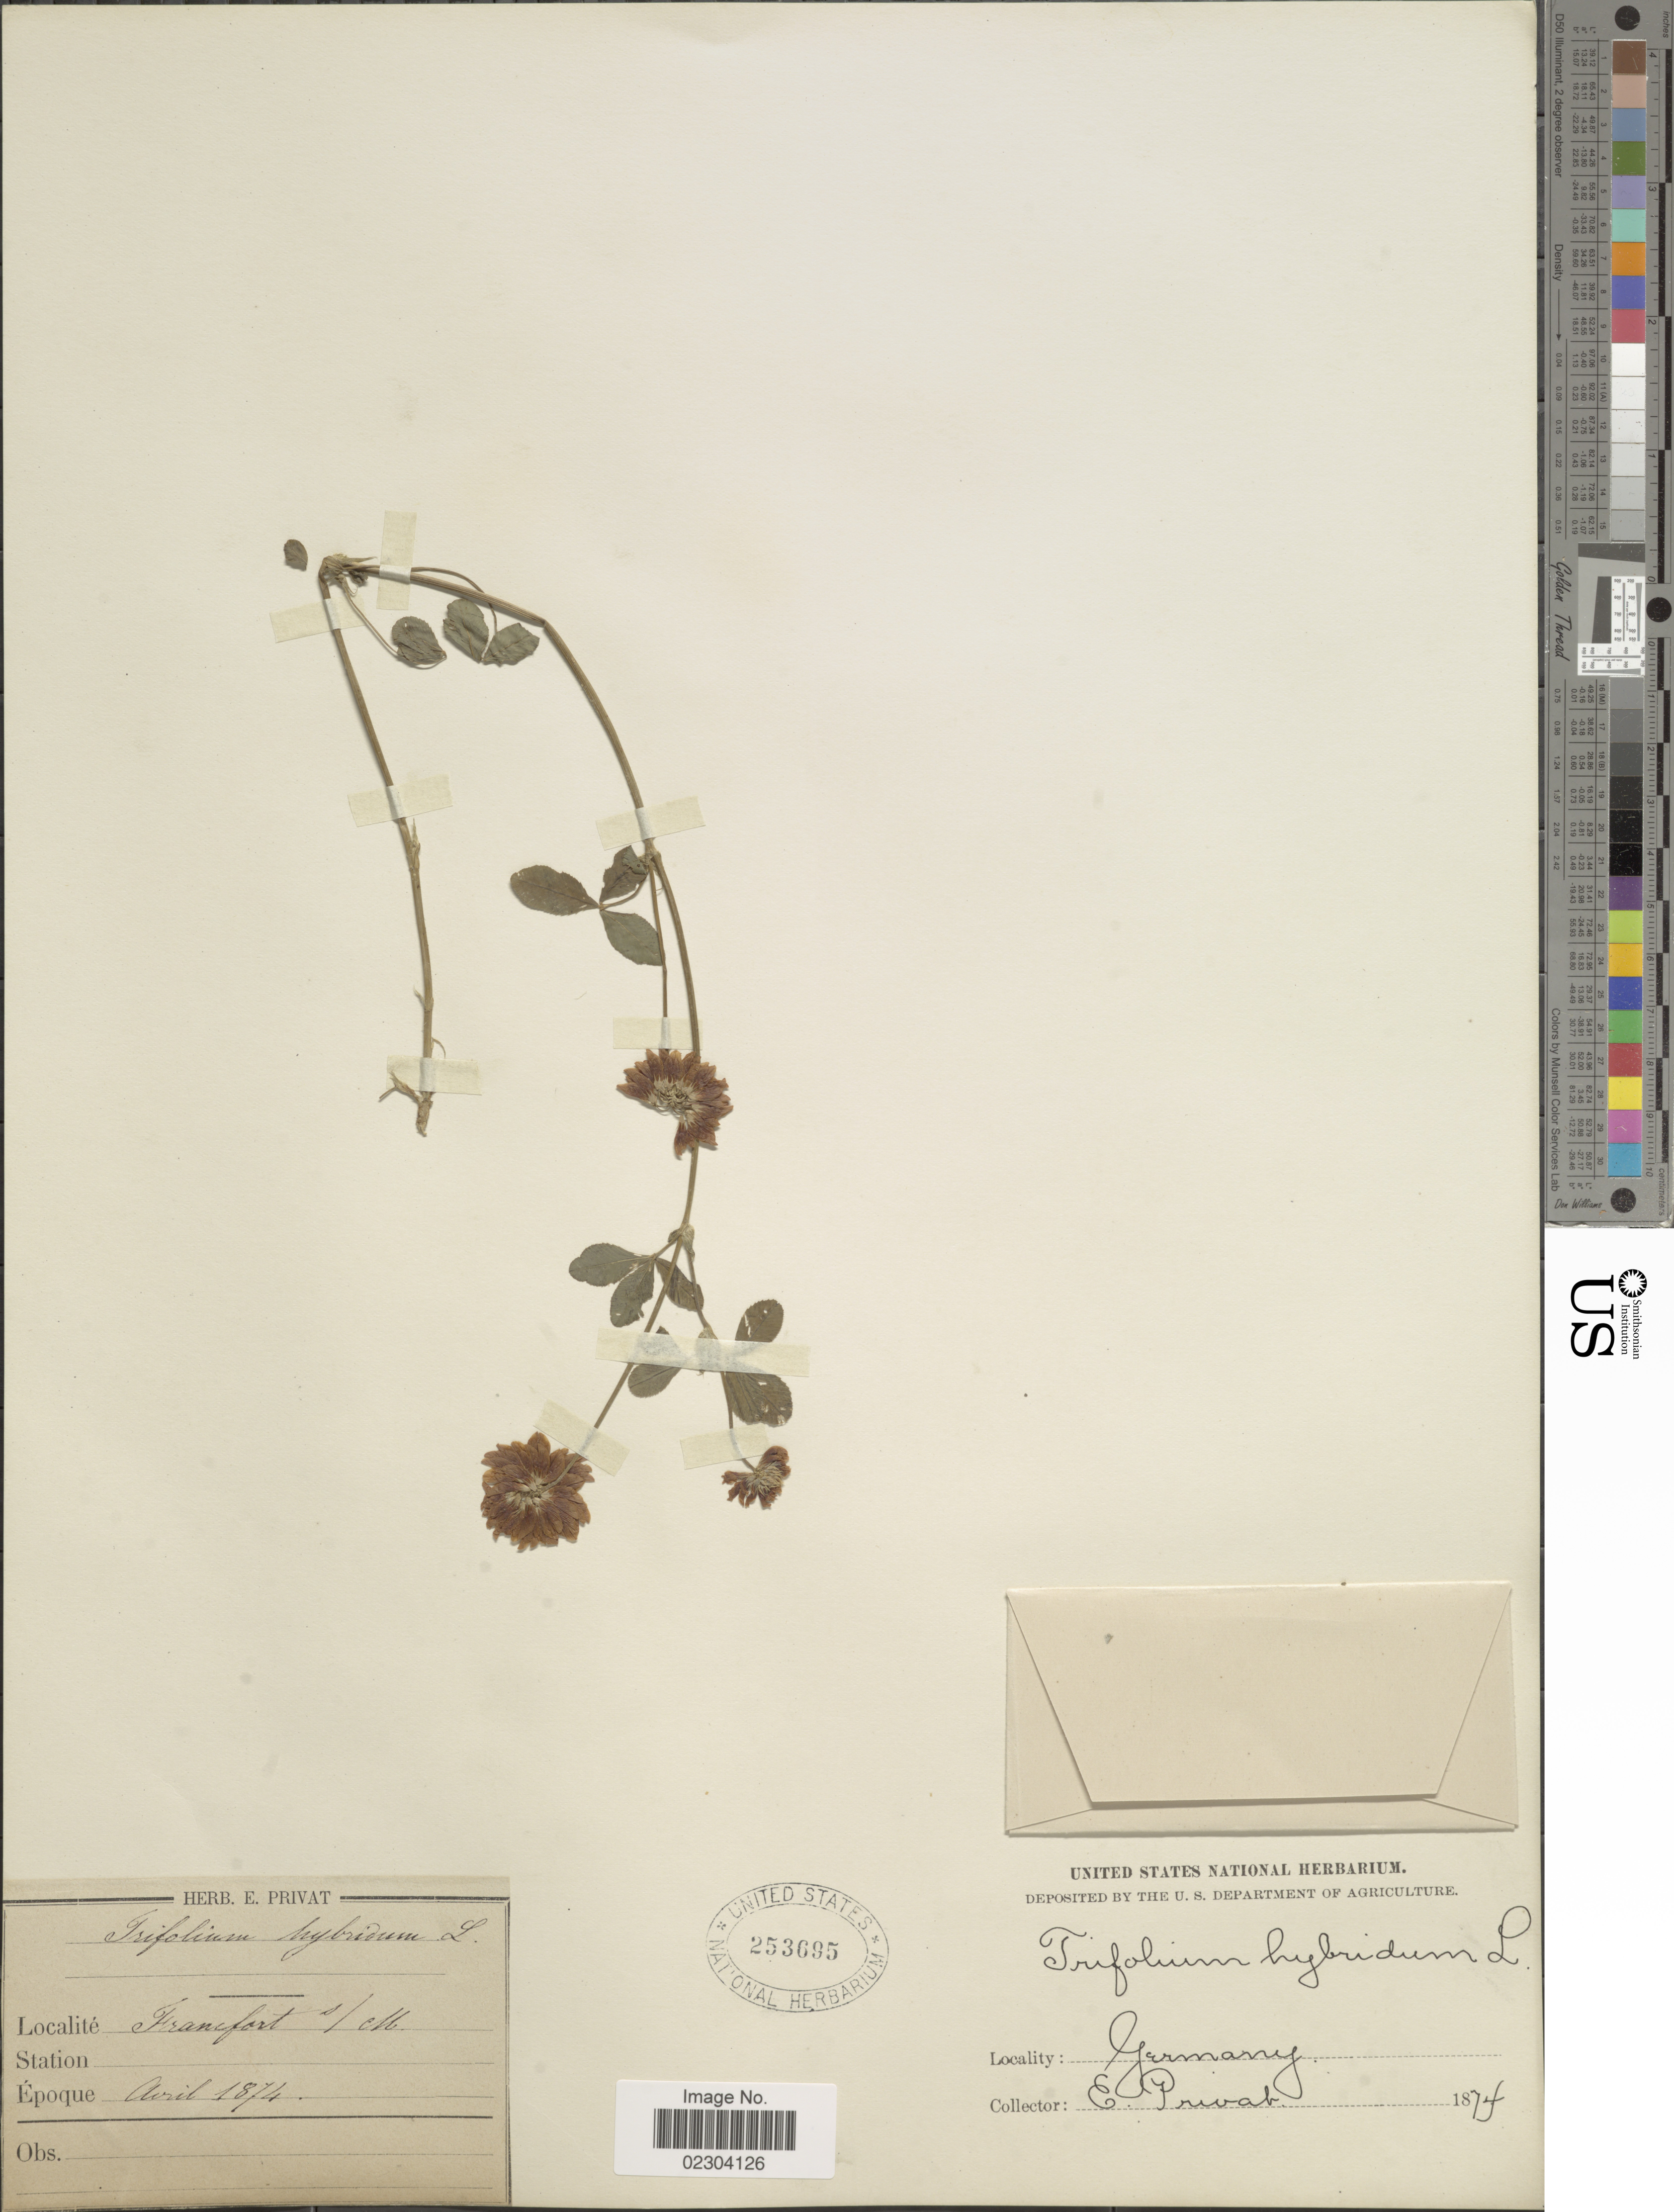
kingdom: Plantae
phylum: Tracheophyta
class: Magnoliopsida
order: Fabales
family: Fabaceae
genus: Trifolium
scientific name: Trifolium hybridum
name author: L.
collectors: E. Privat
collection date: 1874-04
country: Germany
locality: Francfort s/ cH. [interpreted]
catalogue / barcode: US 253695